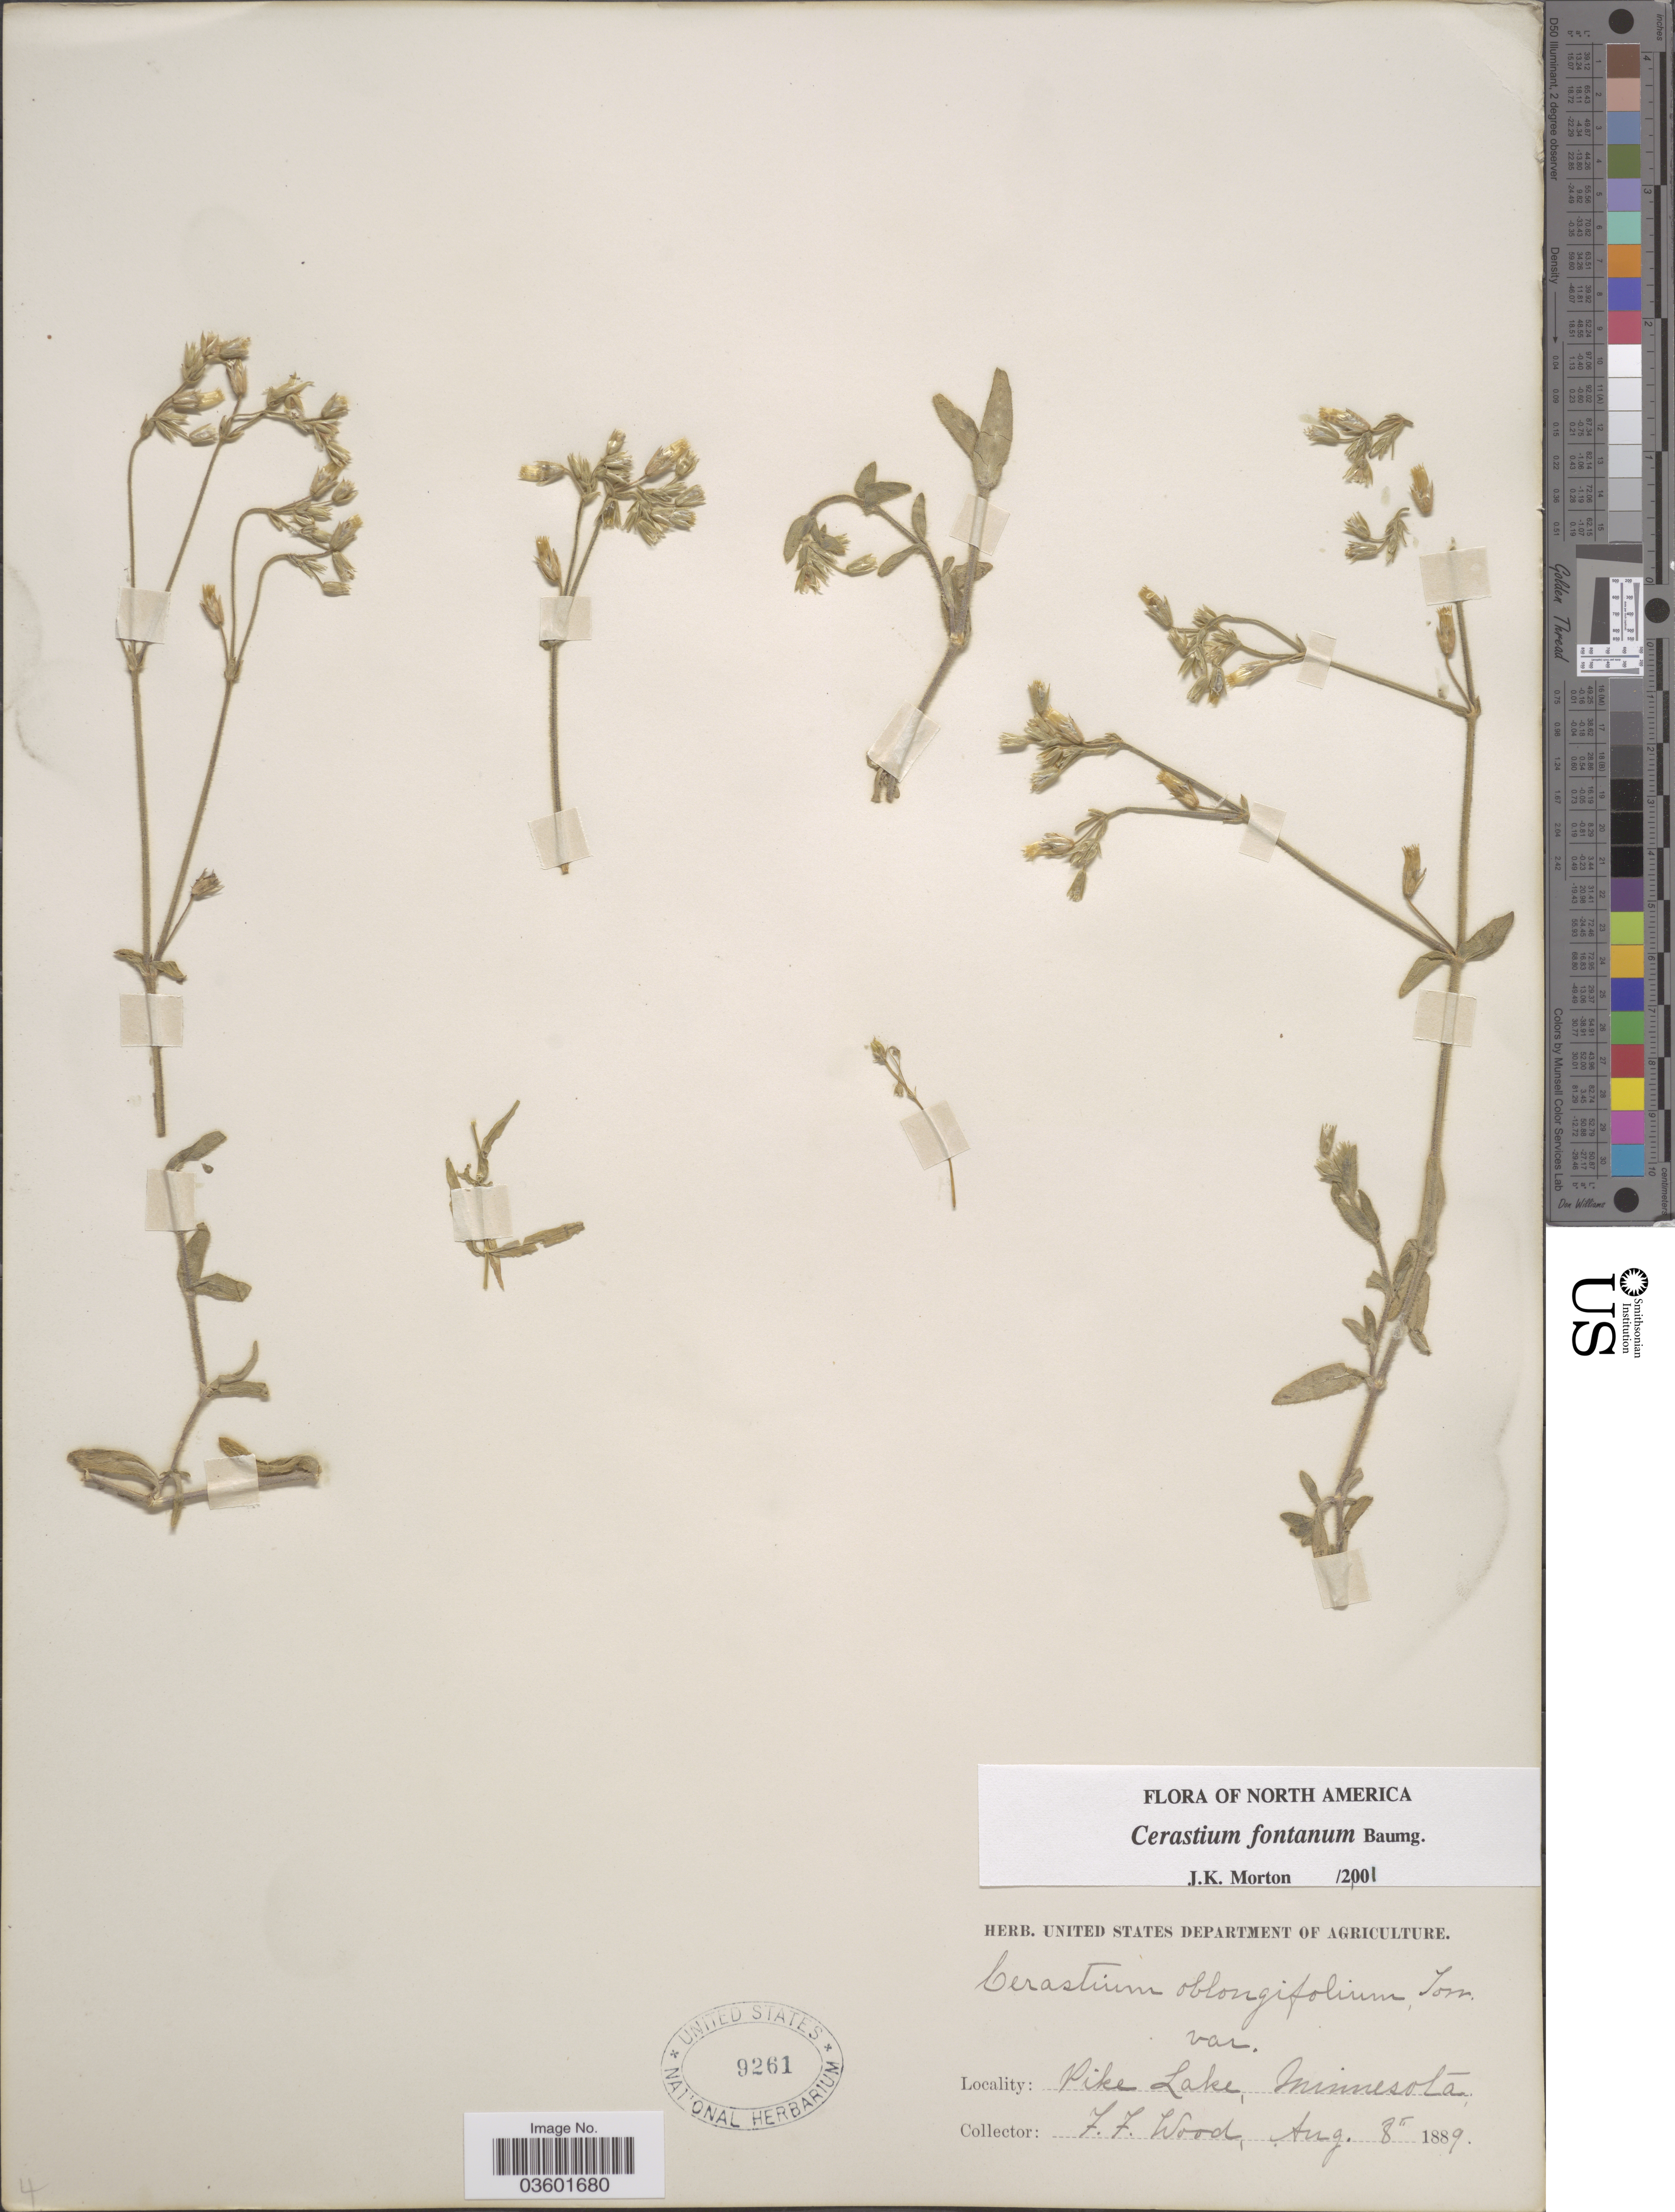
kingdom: Plantae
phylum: Tracheophyta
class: Magnoliopsida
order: Caryophyllales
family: Caryophyllaceae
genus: Cerastium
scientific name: Cerastium fontanum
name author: Baumg.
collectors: F. Wood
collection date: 1889-08-08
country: United States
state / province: Minnesota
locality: Pike Lake.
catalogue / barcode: US 9261